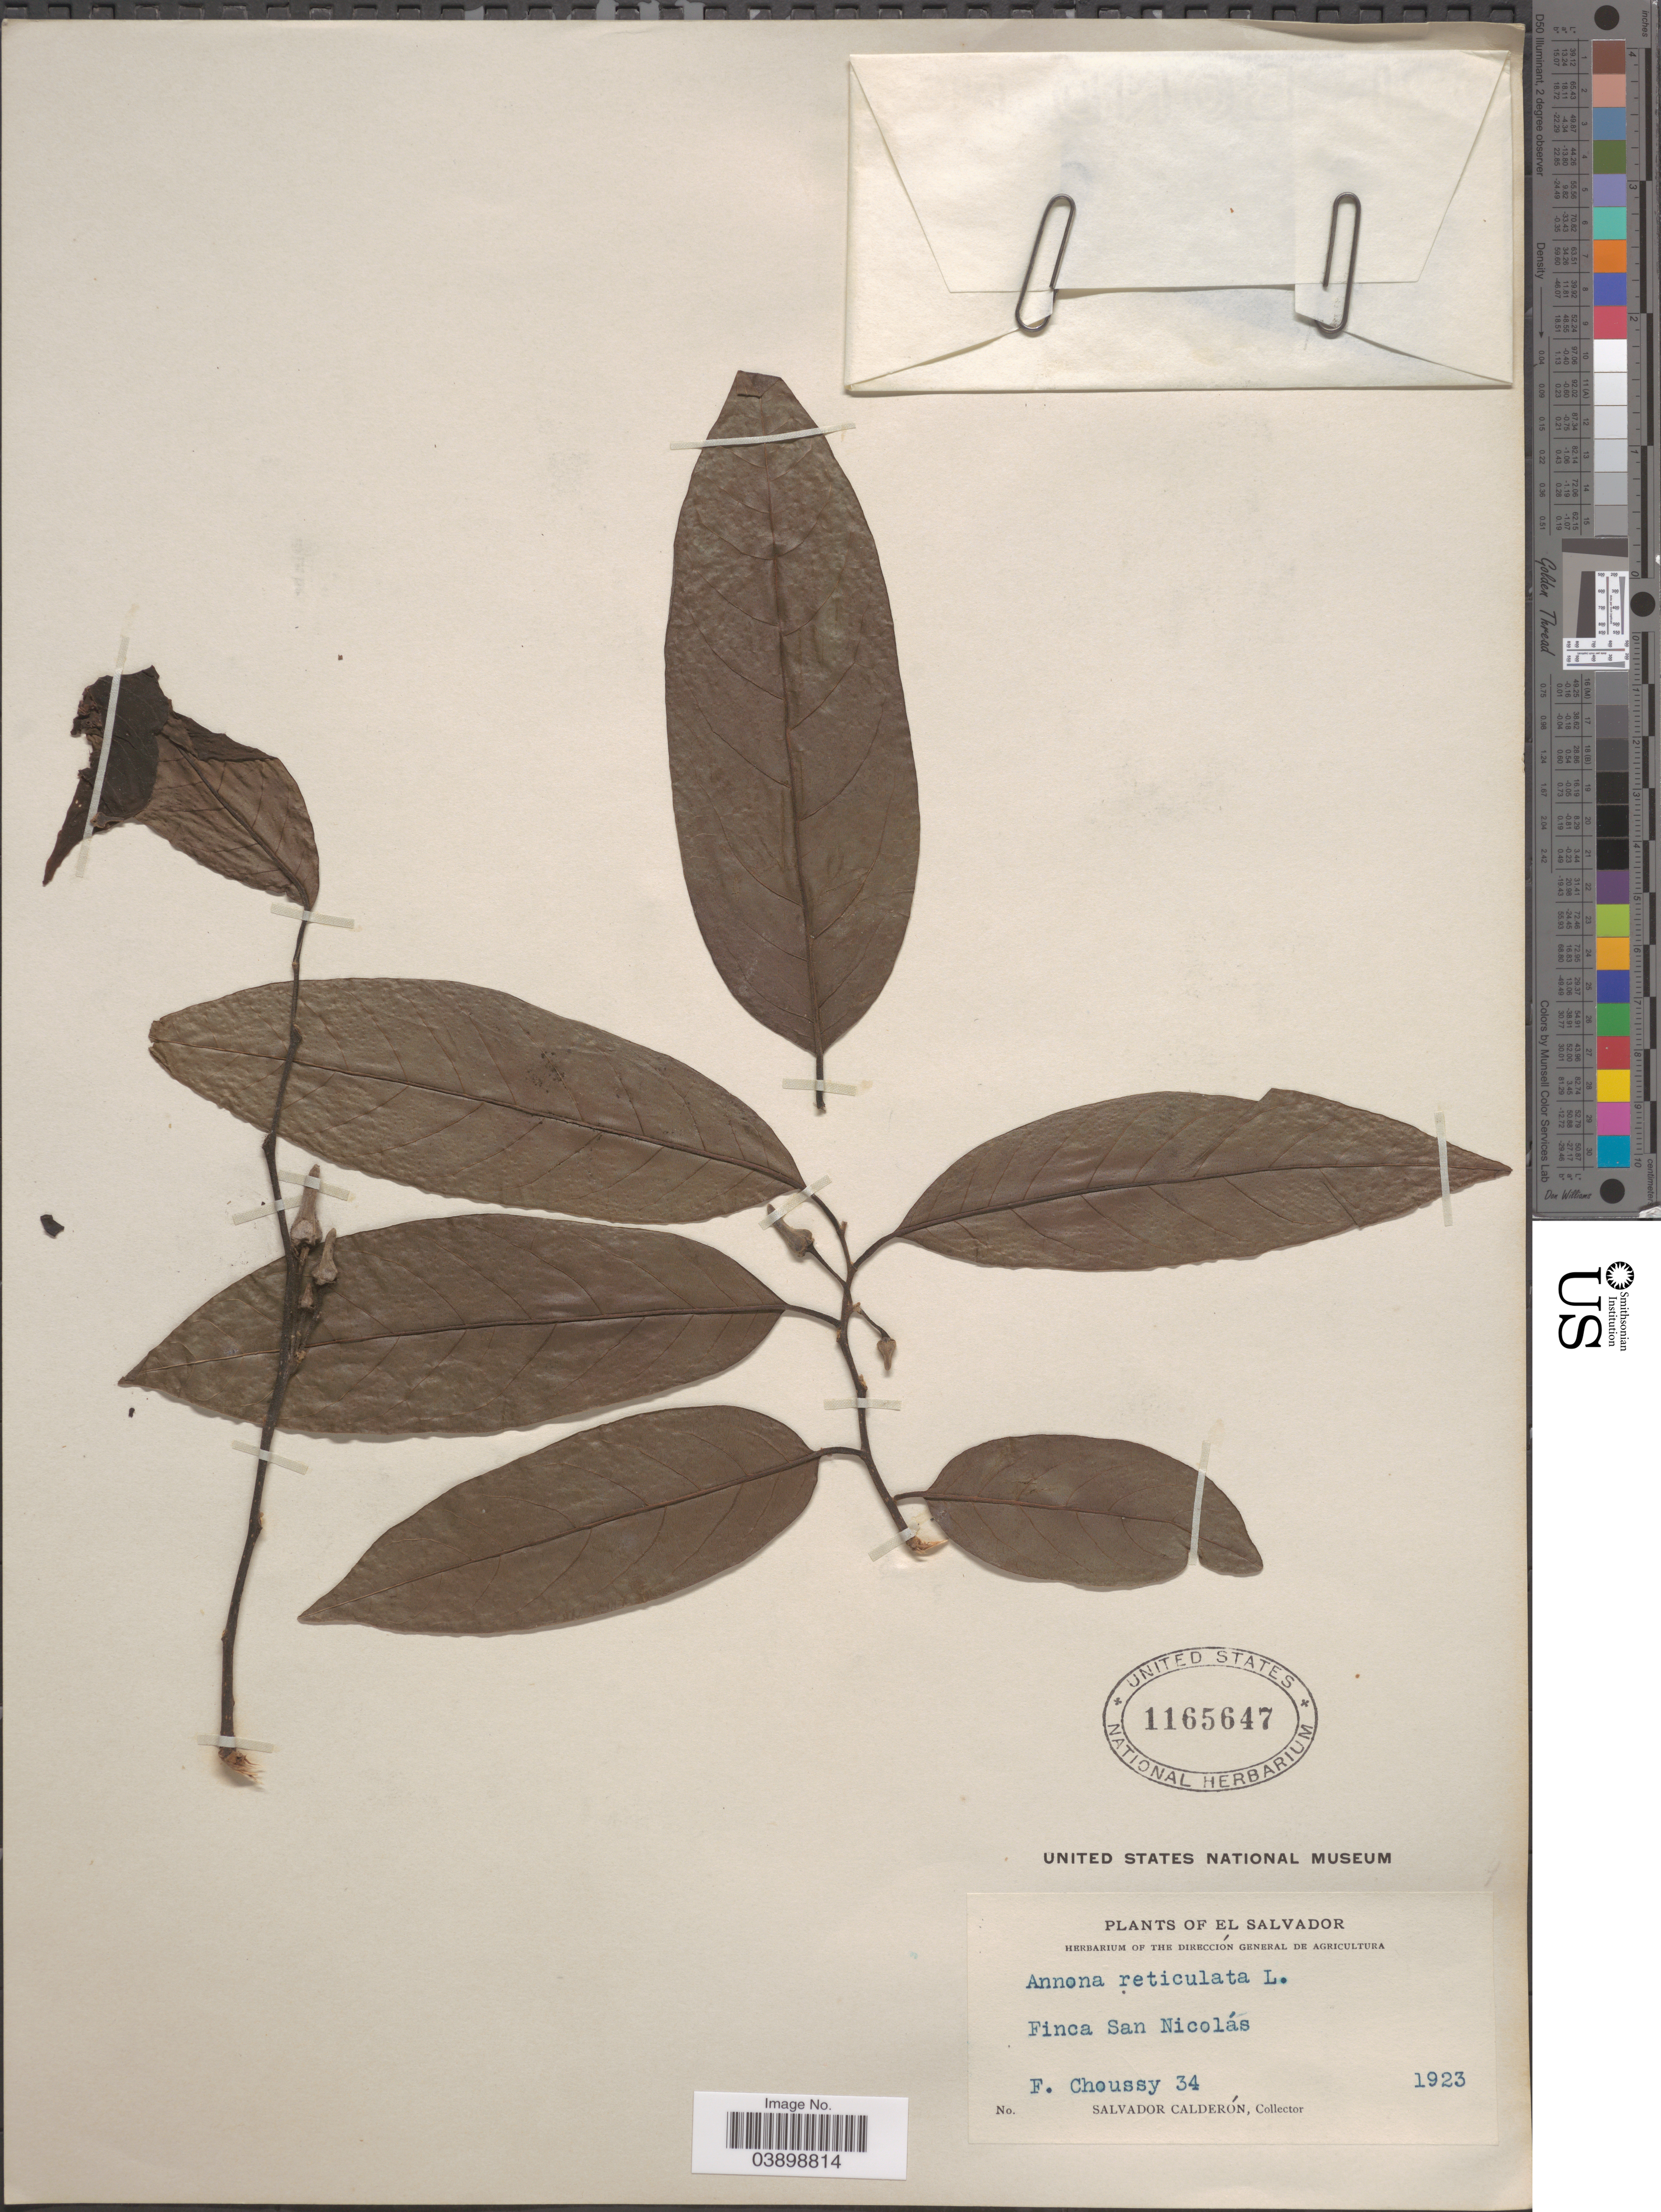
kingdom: Plantae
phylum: Tracheophyta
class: Magnoliopsida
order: Magnoliales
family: Annonaceae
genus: Annona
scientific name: Annona reticulata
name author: L.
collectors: S. Calderón & F. Choussy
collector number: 34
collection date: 1923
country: El Salvador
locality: Finca San Nicolás.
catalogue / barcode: US 1165647